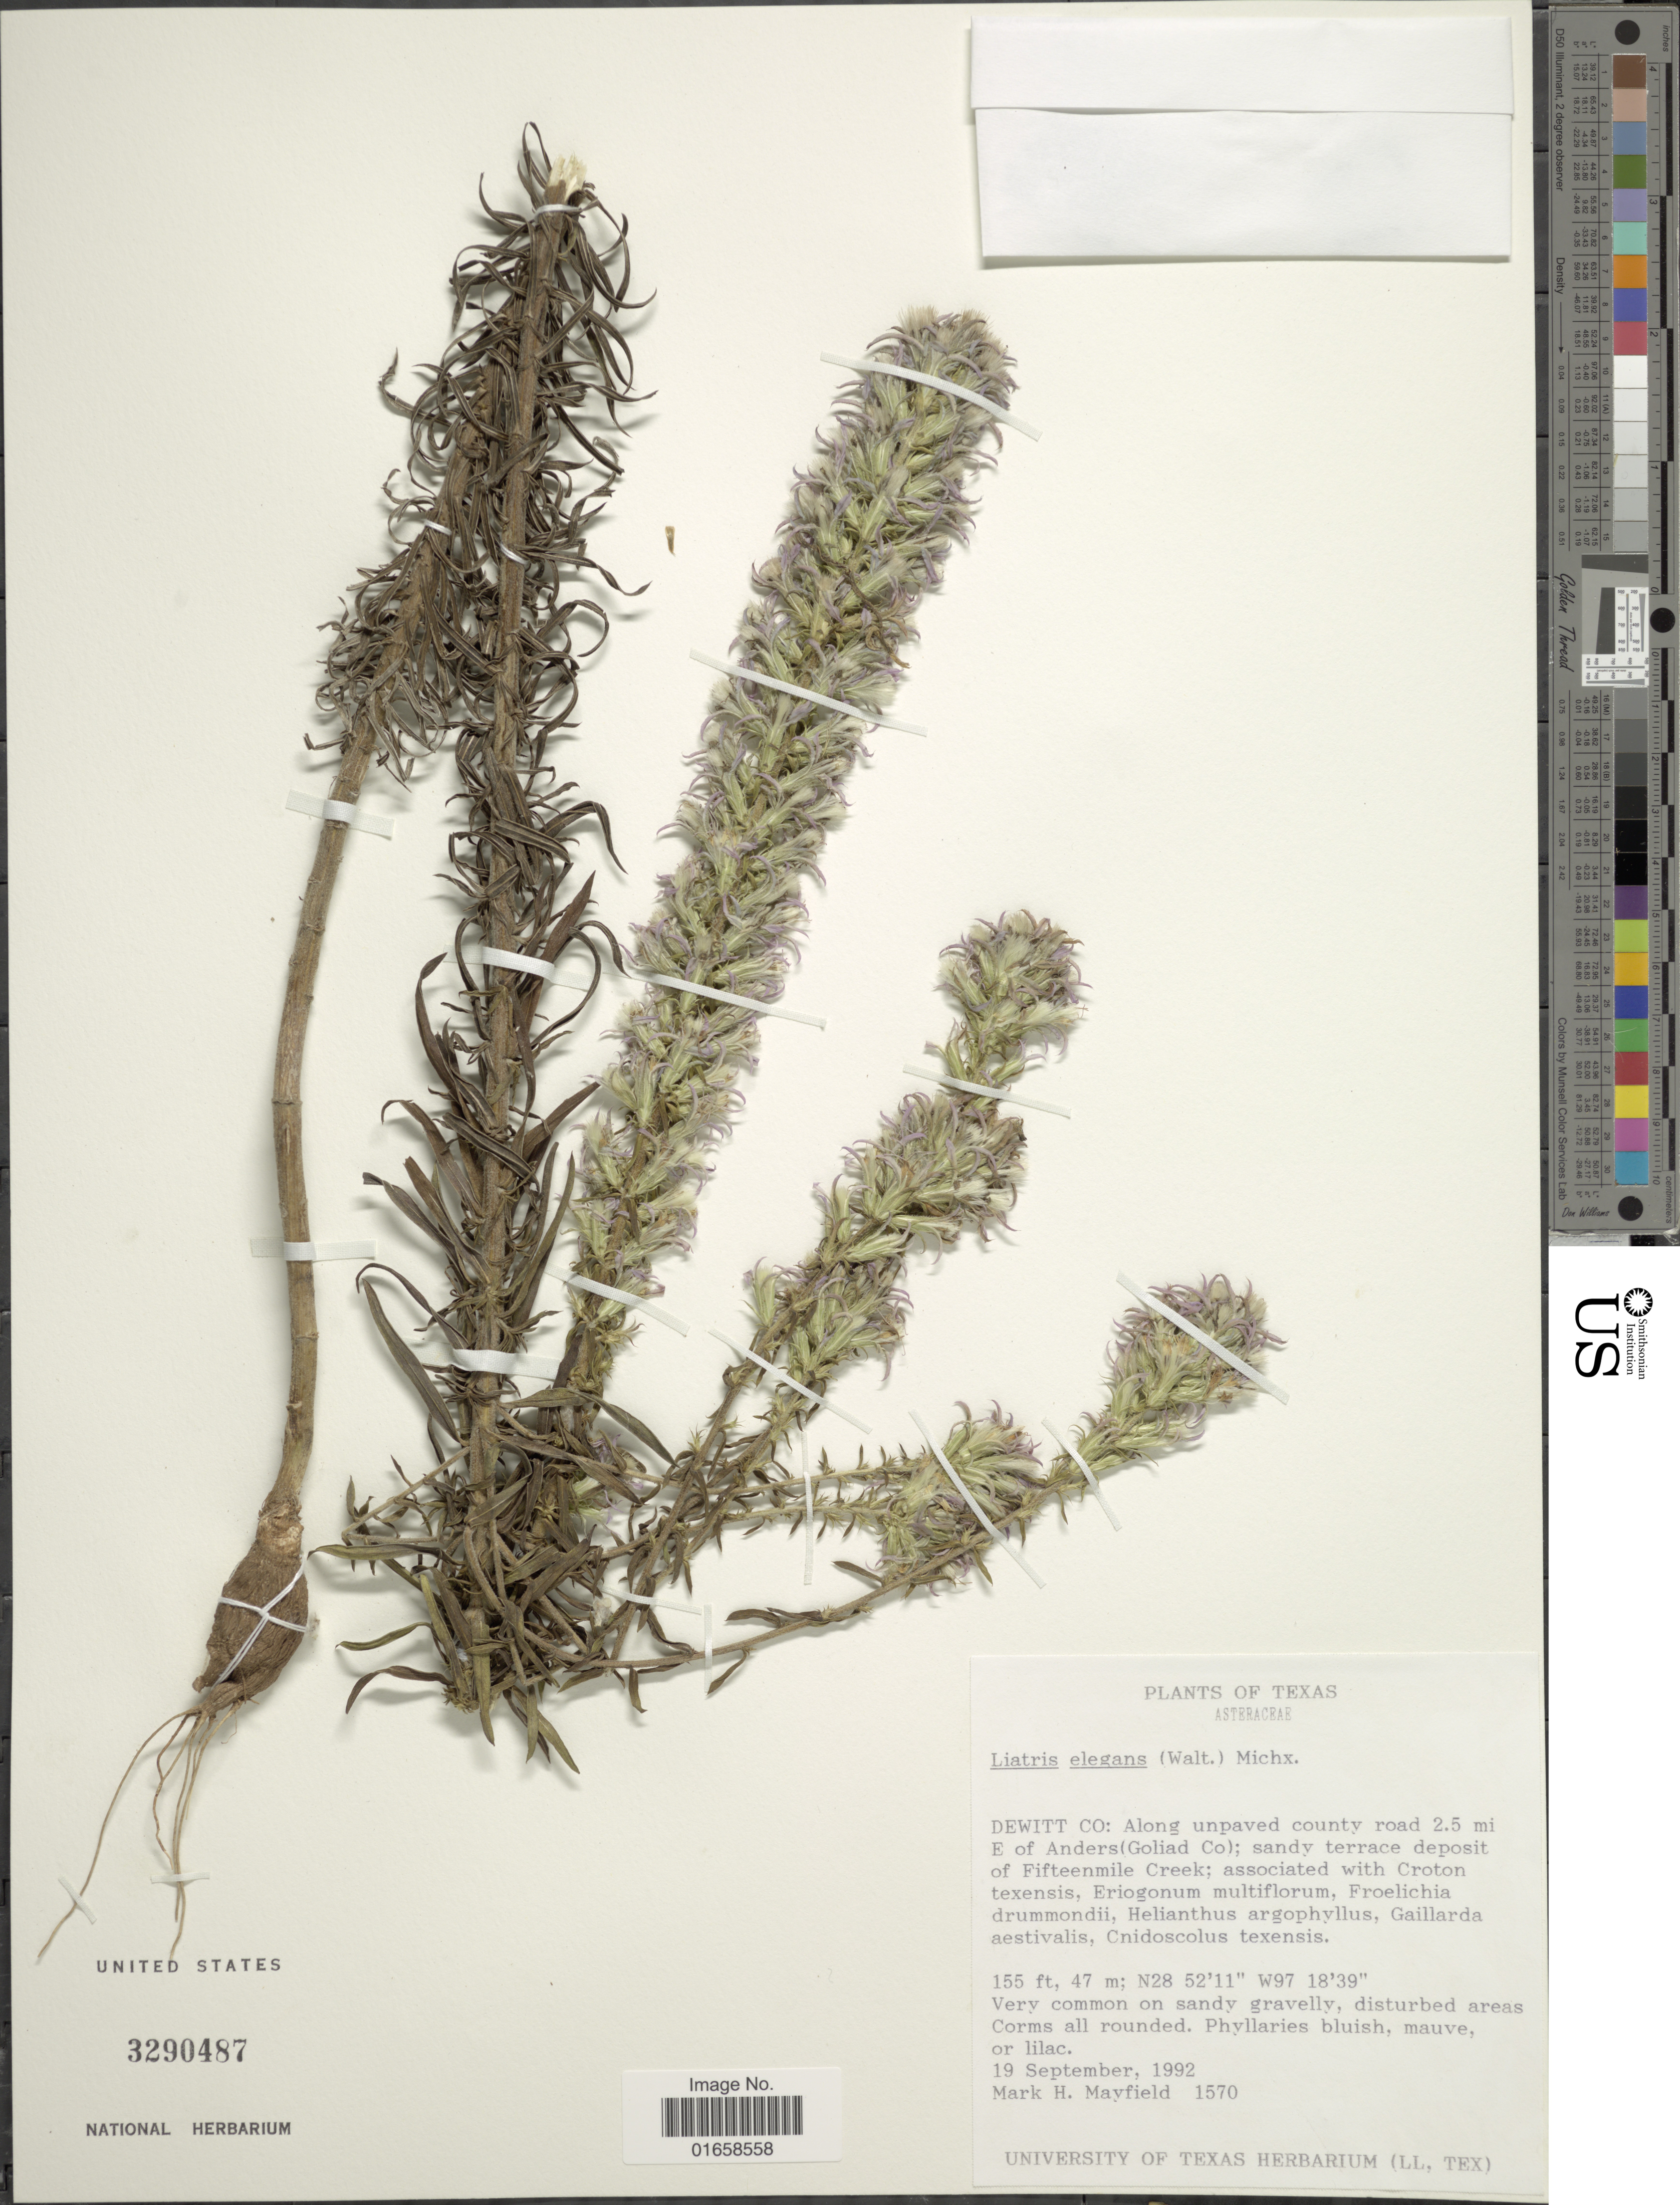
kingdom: Plantae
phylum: Tracheophyta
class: Magnoliopsida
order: Asterales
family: Asteraceae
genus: Liatris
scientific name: Liatris elegans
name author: (Walter) Michx.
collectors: M. H. Mayfield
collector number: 1570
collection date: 1992-09-19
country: United States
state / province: Texas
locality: Dewitt Co.: Along unpaved county road 2.5 mi. E of Anders(Goliad Co.); sandy terrace deposit of Fifteenmile Creek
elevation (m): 47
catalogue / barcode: US 3290487